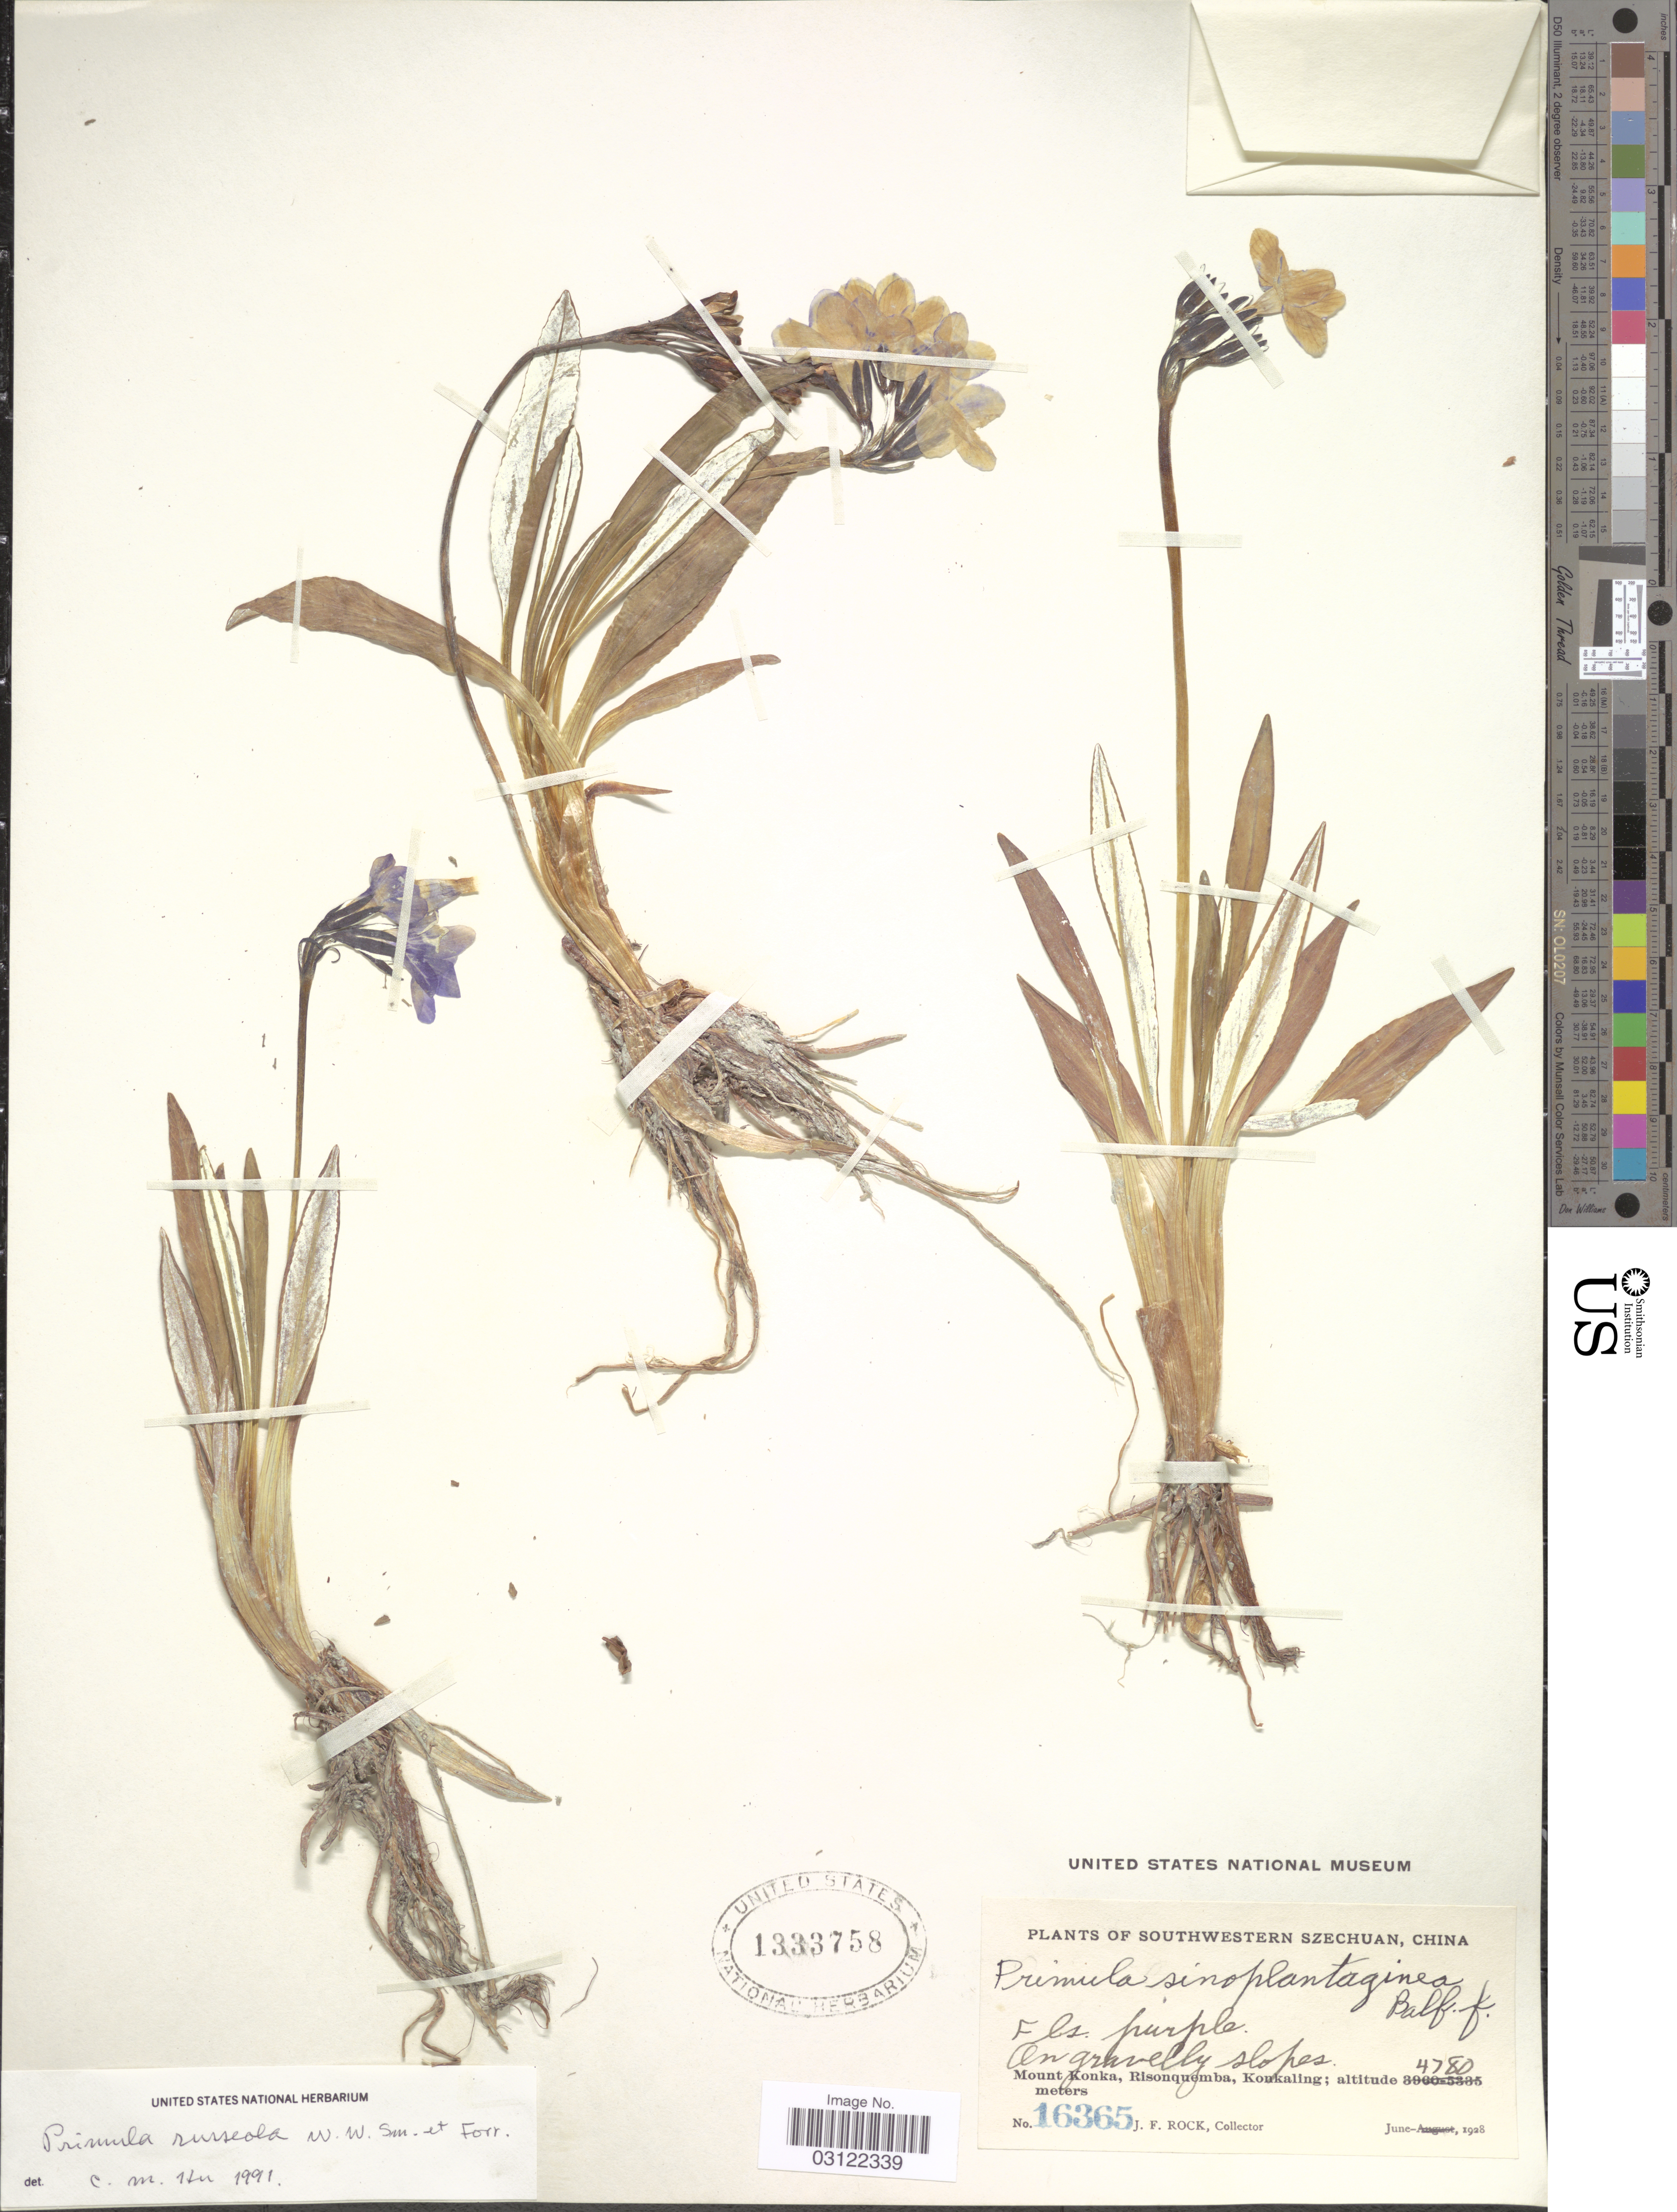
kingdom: Plantae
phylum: Tracheophyta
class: Magnoliopsida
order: Ericales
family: Primulaceae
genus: Primula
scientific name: Primula sinoplantaginea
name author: Balf. f.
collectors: J. Rock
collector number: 16365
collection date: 1928-06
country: China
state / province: Sichuan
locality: Southwestern Szechuan. Mount Konka, Risonquemba, Konkaling.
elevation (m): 4780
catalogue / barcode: US 1333758